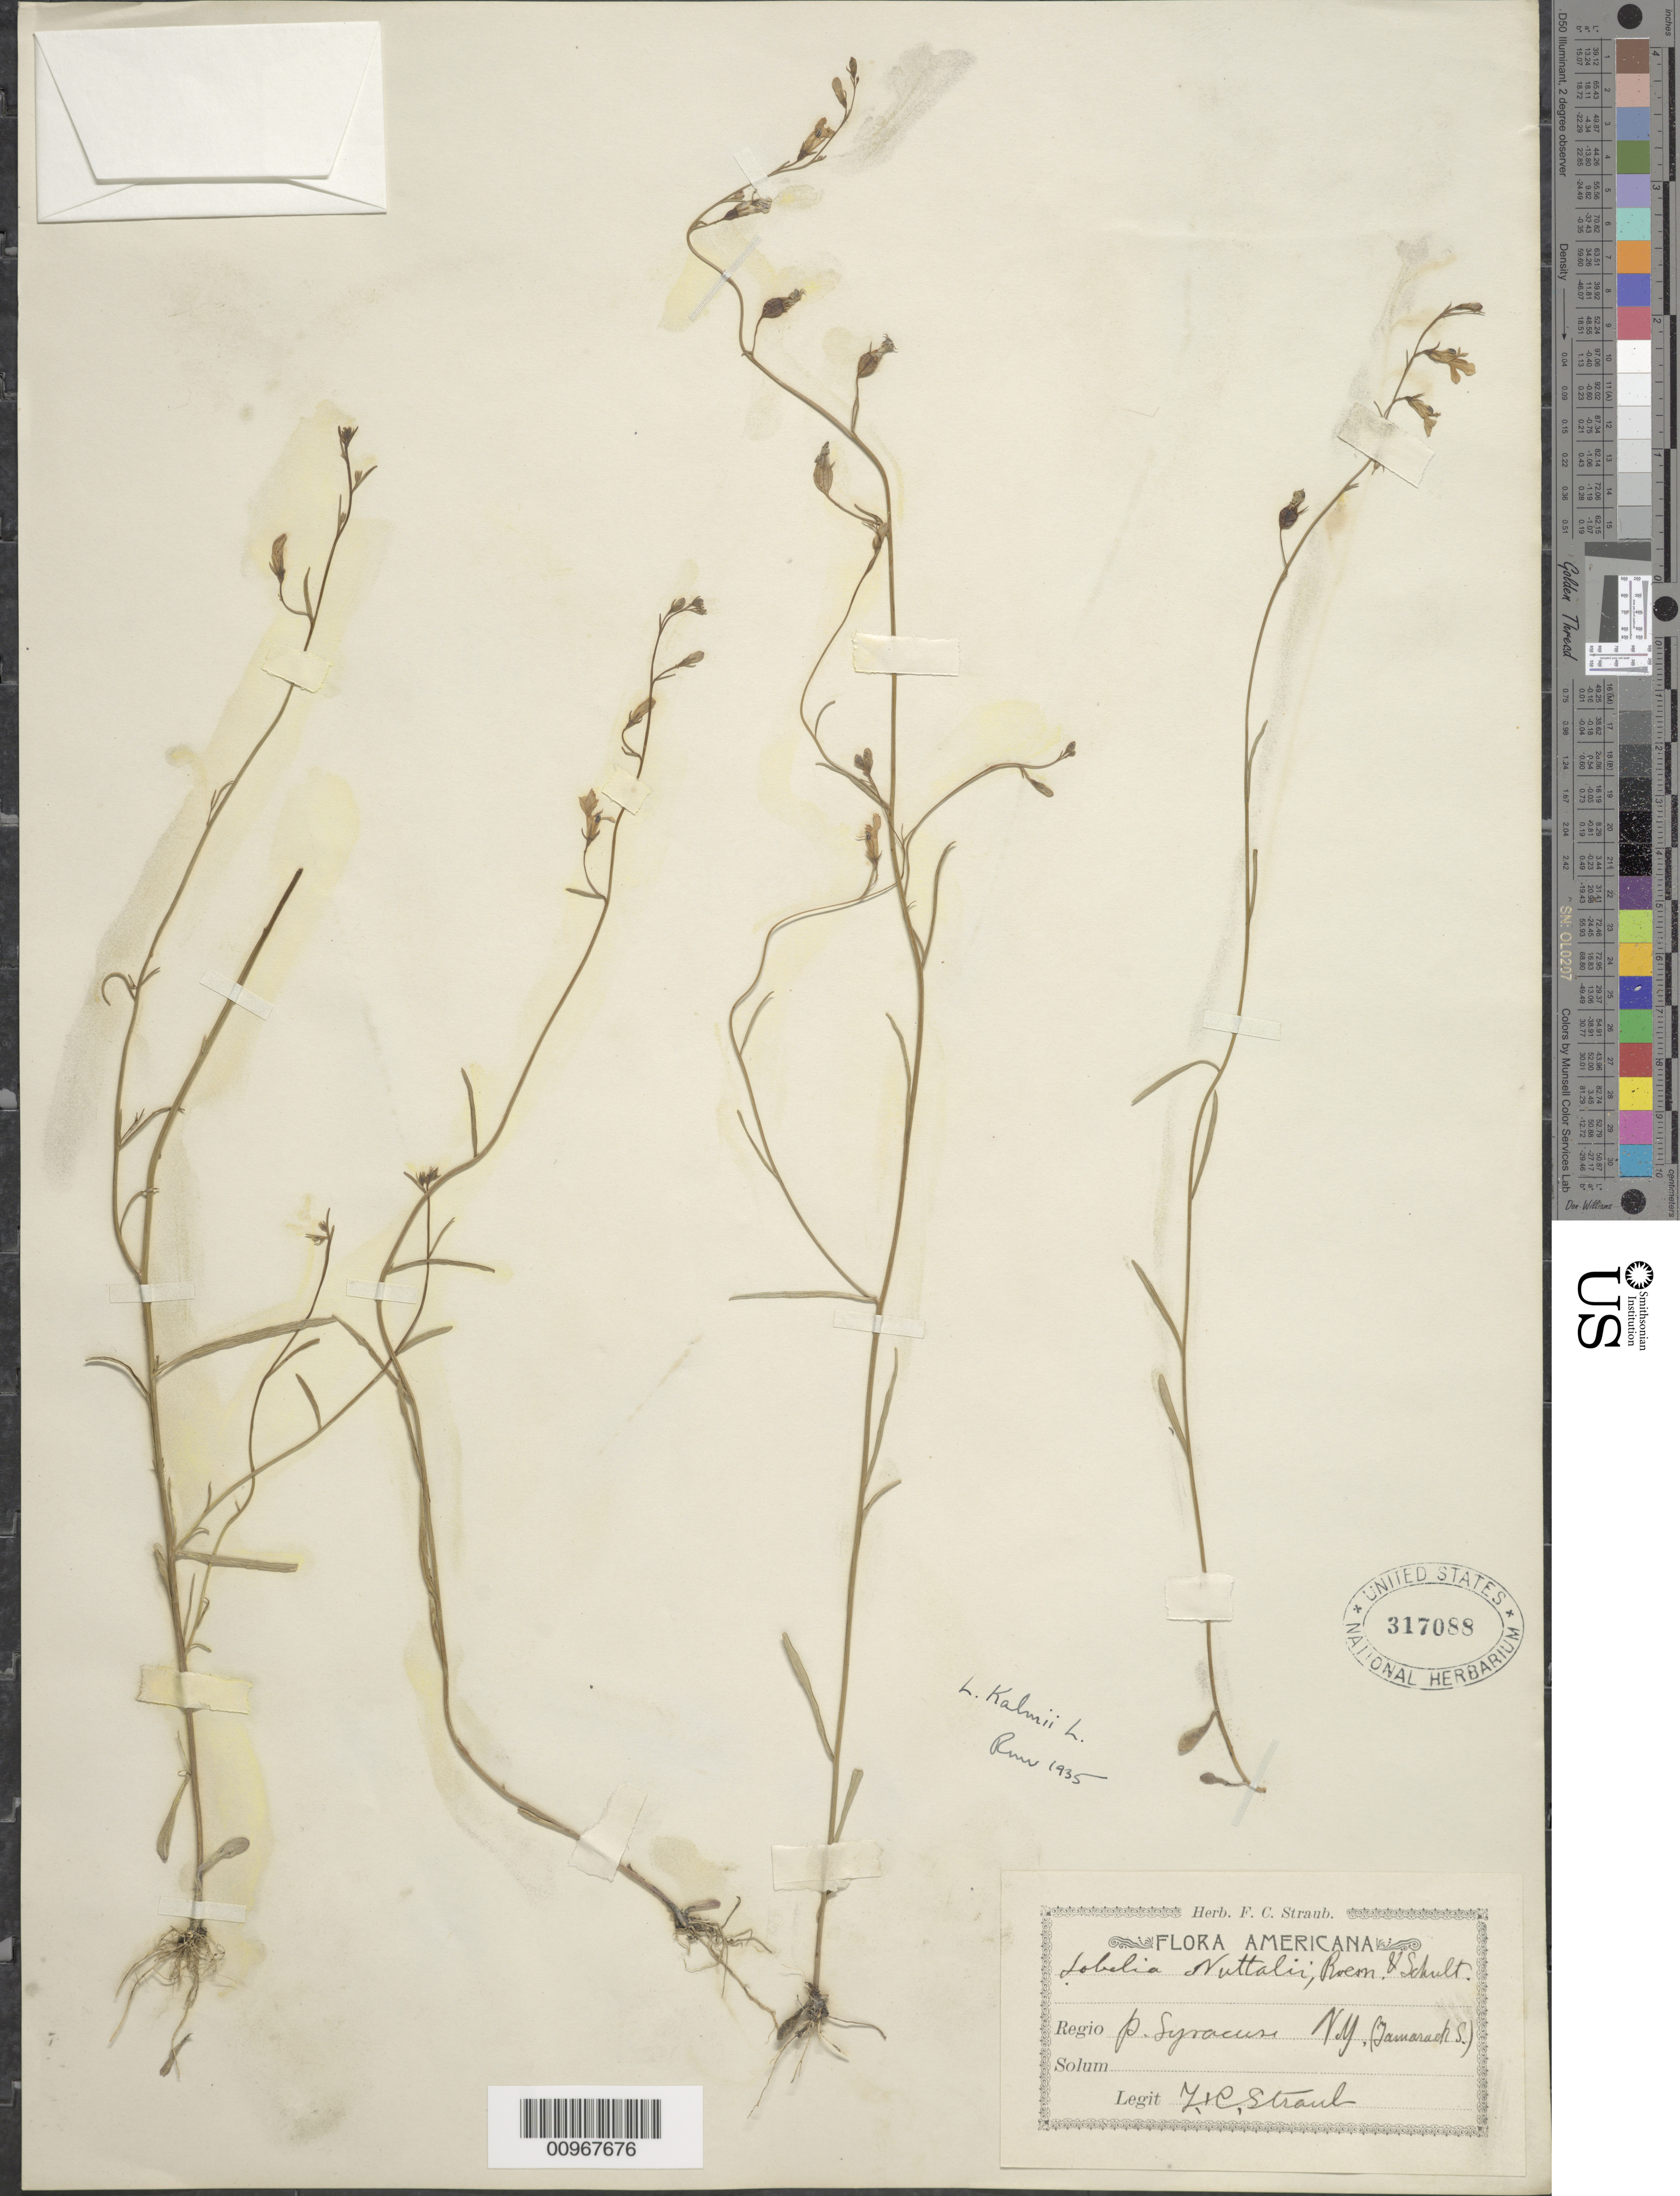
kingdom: Plantae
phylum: Tracheophyta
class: Magnoliopsida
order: Asterales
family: Campanulaceae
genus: Lobelia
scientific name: Lobelia kalmii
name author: L.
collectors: F. Straub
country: United States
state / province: New York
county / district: Onondaga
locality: Syracuse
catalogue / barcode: US 317088